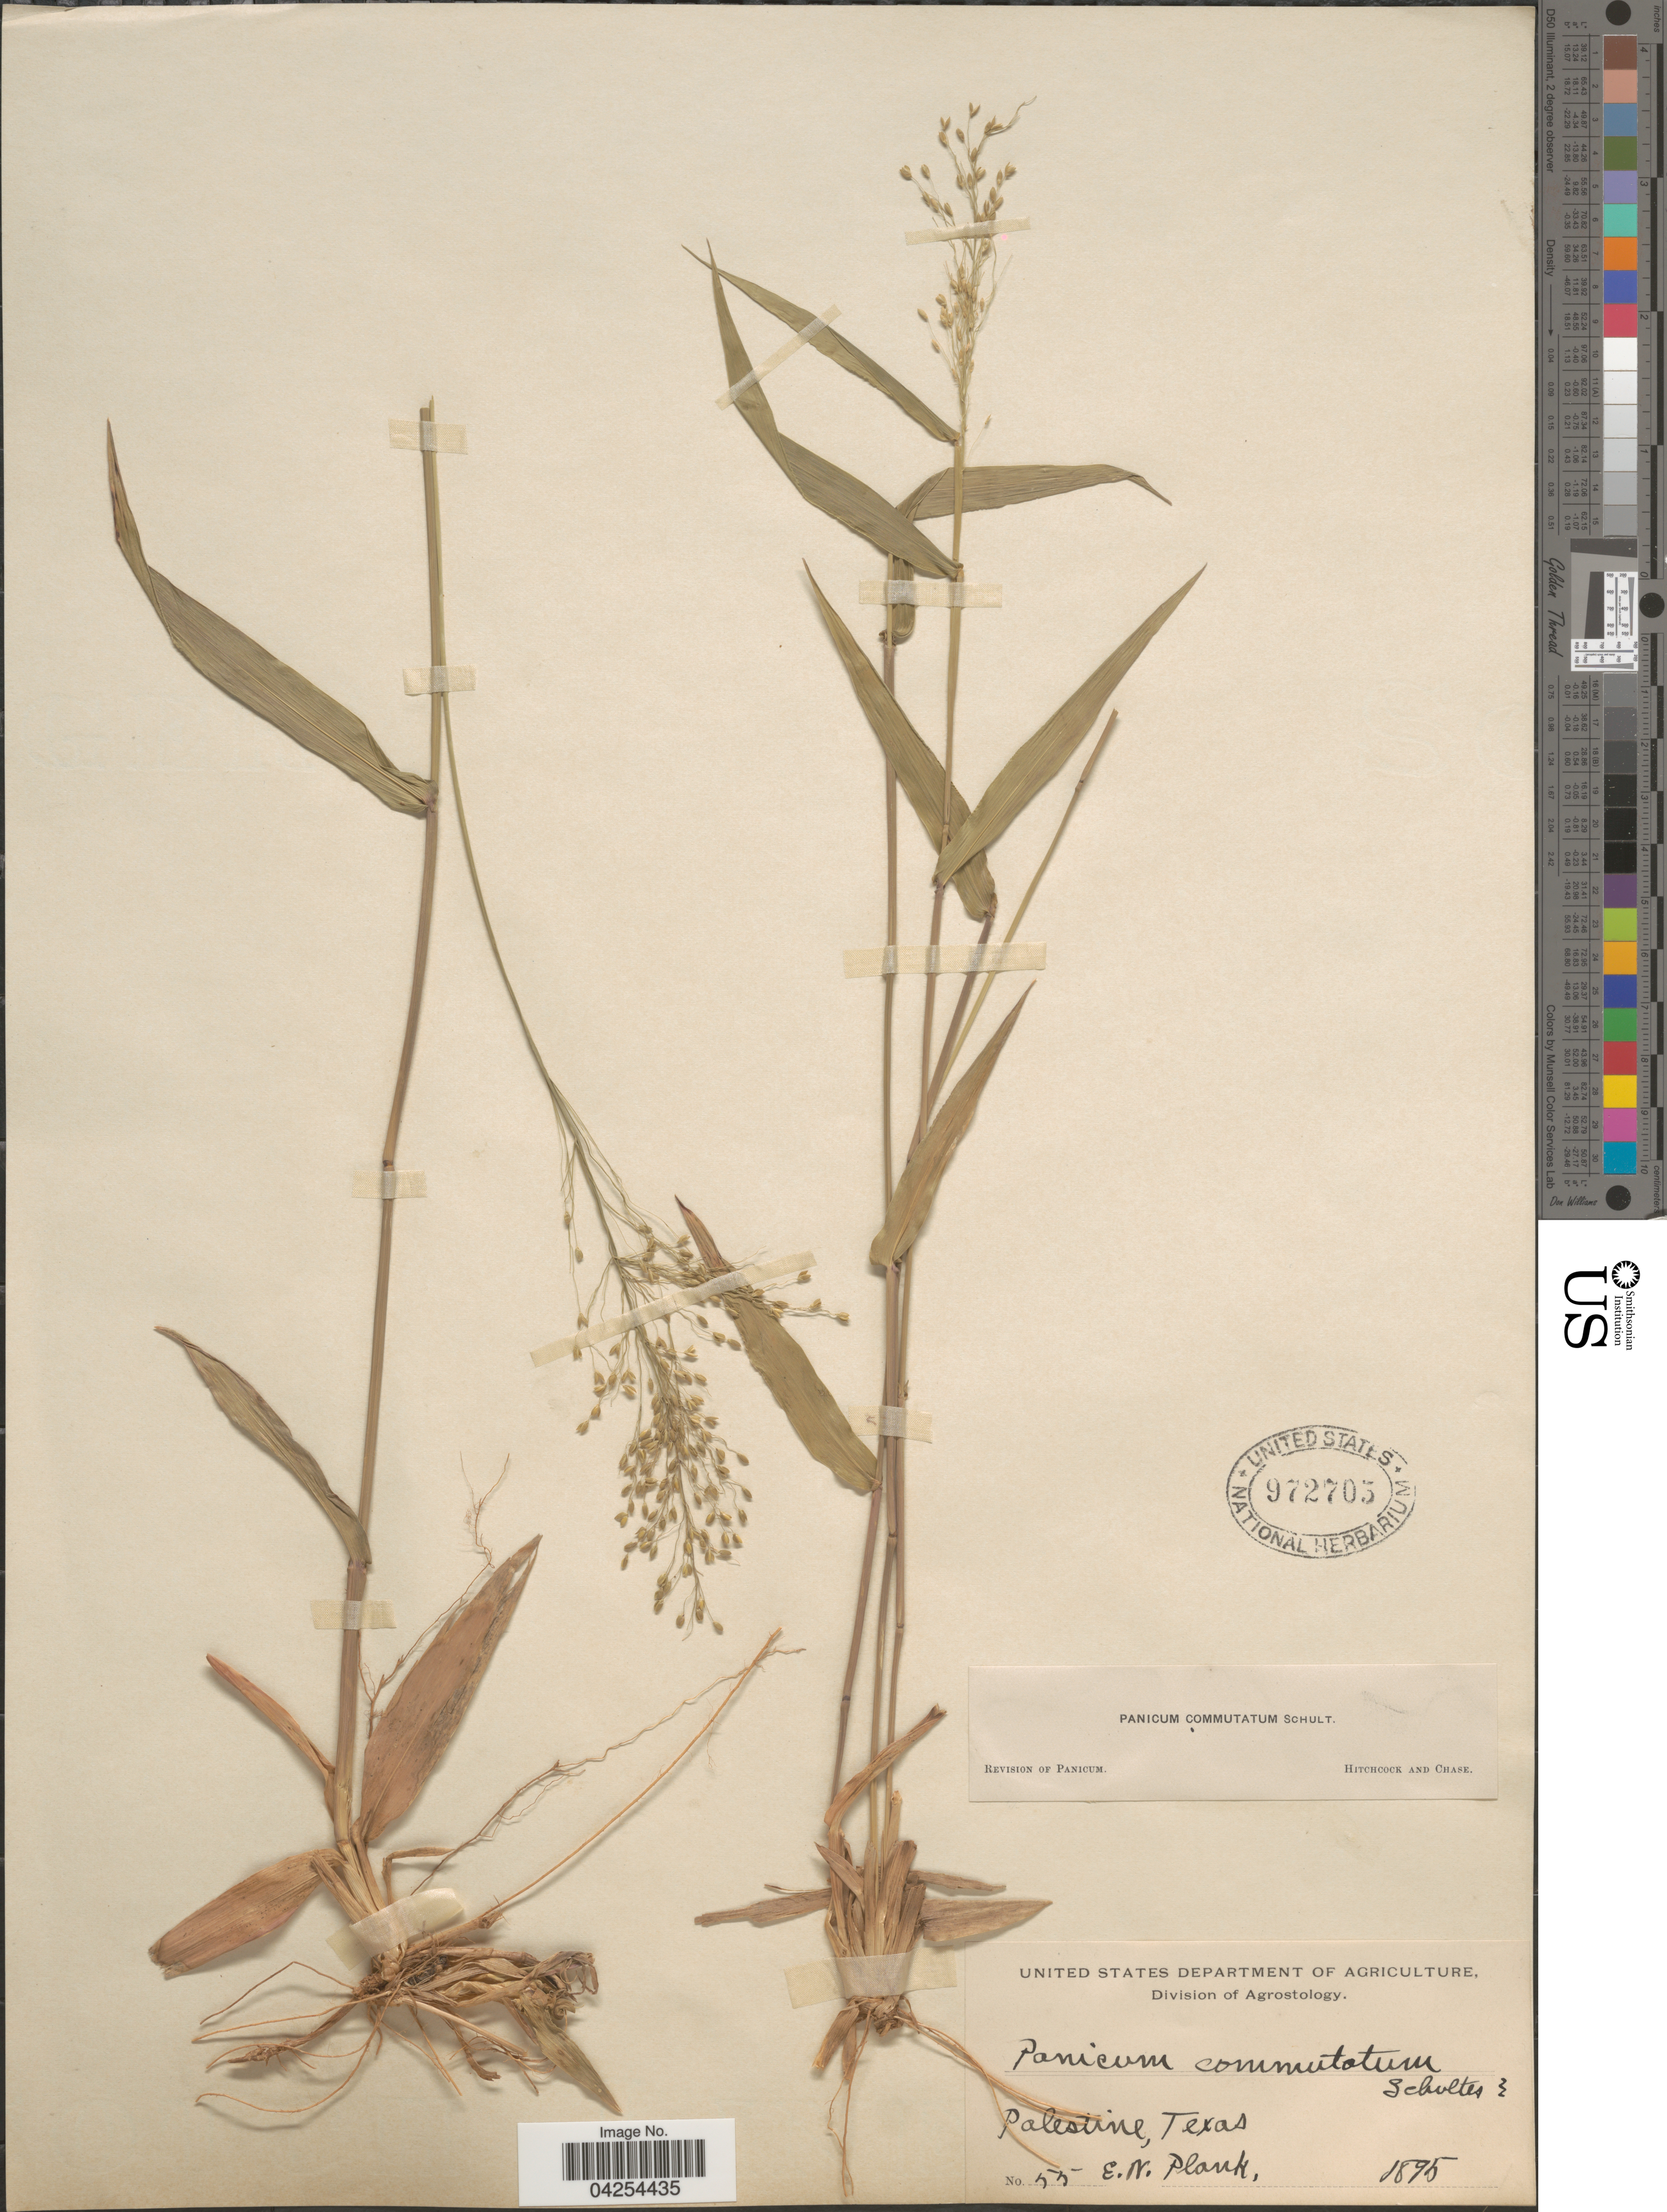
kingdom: Plantae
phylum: Tracheophyta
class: Liliopsida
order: Poales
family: Poaceae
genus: Dichanthelium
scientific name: Dichanthelium commutatum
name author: (Schult.) Gould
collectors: E. Plank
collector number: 55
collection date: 1895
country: United States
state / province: Texas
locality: Palestine.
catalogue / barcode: US 972705